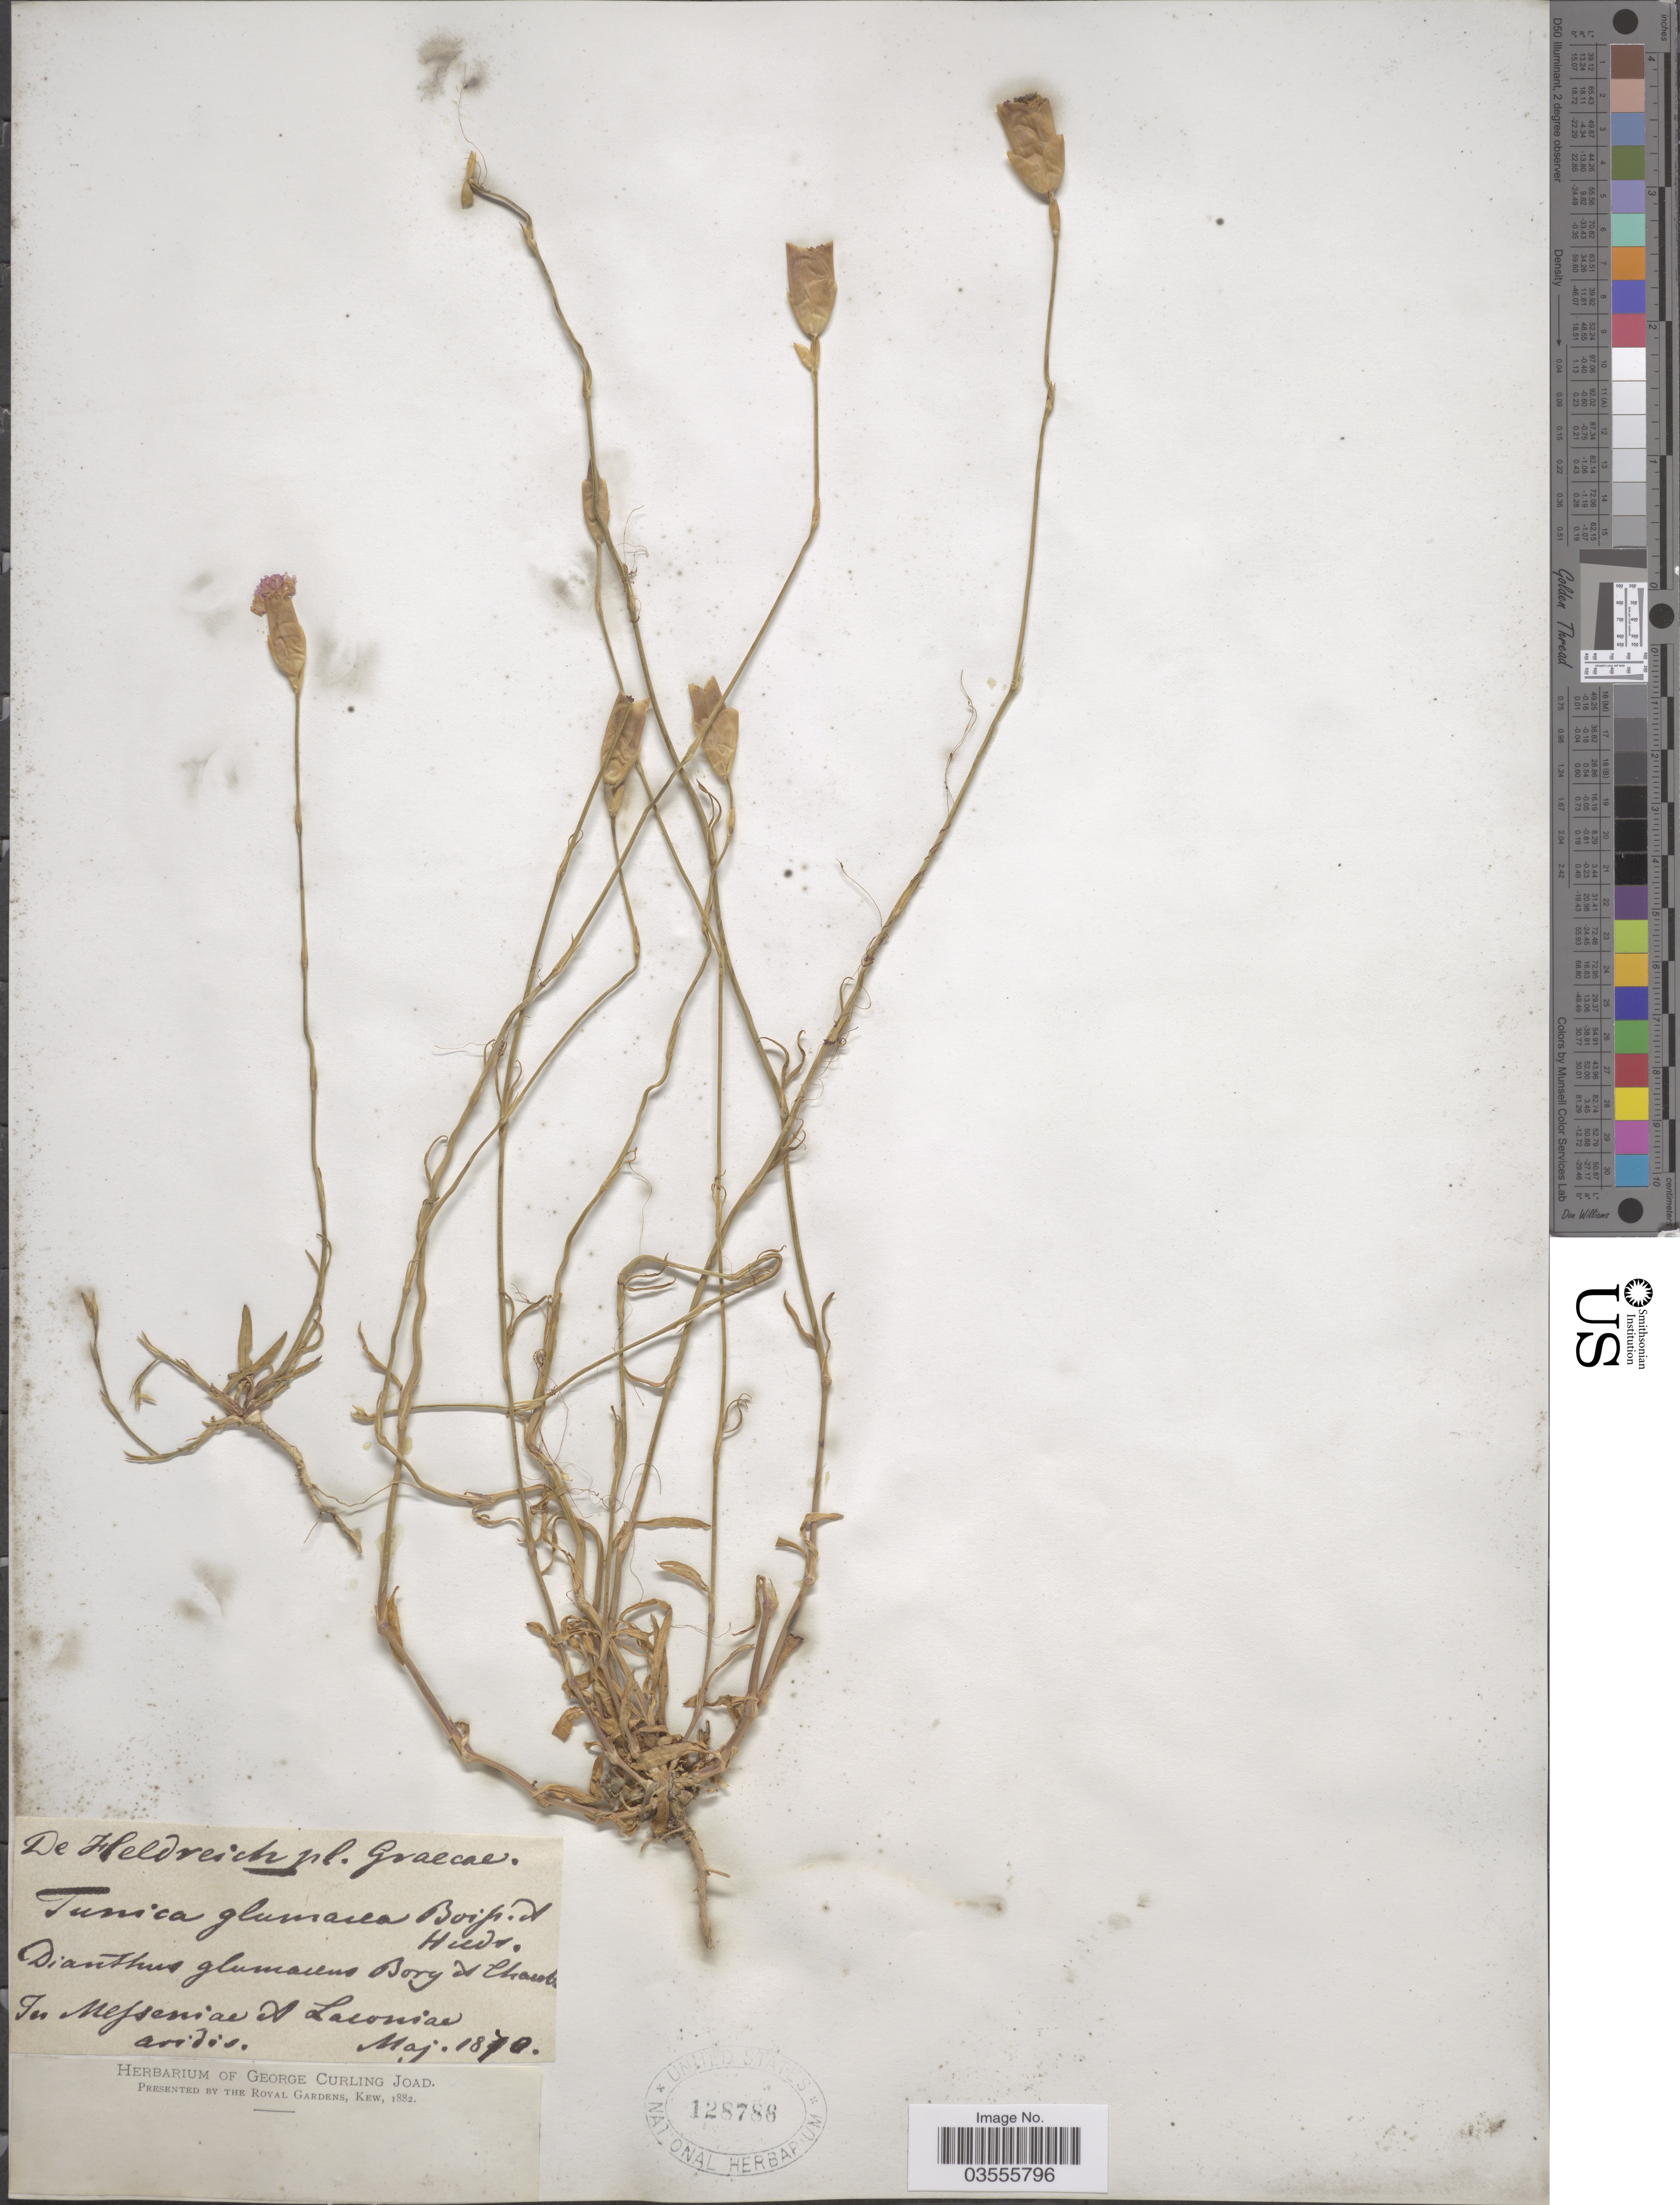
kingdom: Plantae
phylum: Tracheophyta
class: Magnoliopsida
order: Caryophyllales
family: Caryophyllaceae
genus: Petrorhagia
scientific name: Petrorhagia glumacea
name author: (Bory & Chaub.) P.W. Ball & Heywood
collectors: -. De Heldreich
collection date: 1870-05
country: Greece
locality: In Messeniae et Laconiae aridis.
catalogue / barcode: US 128786